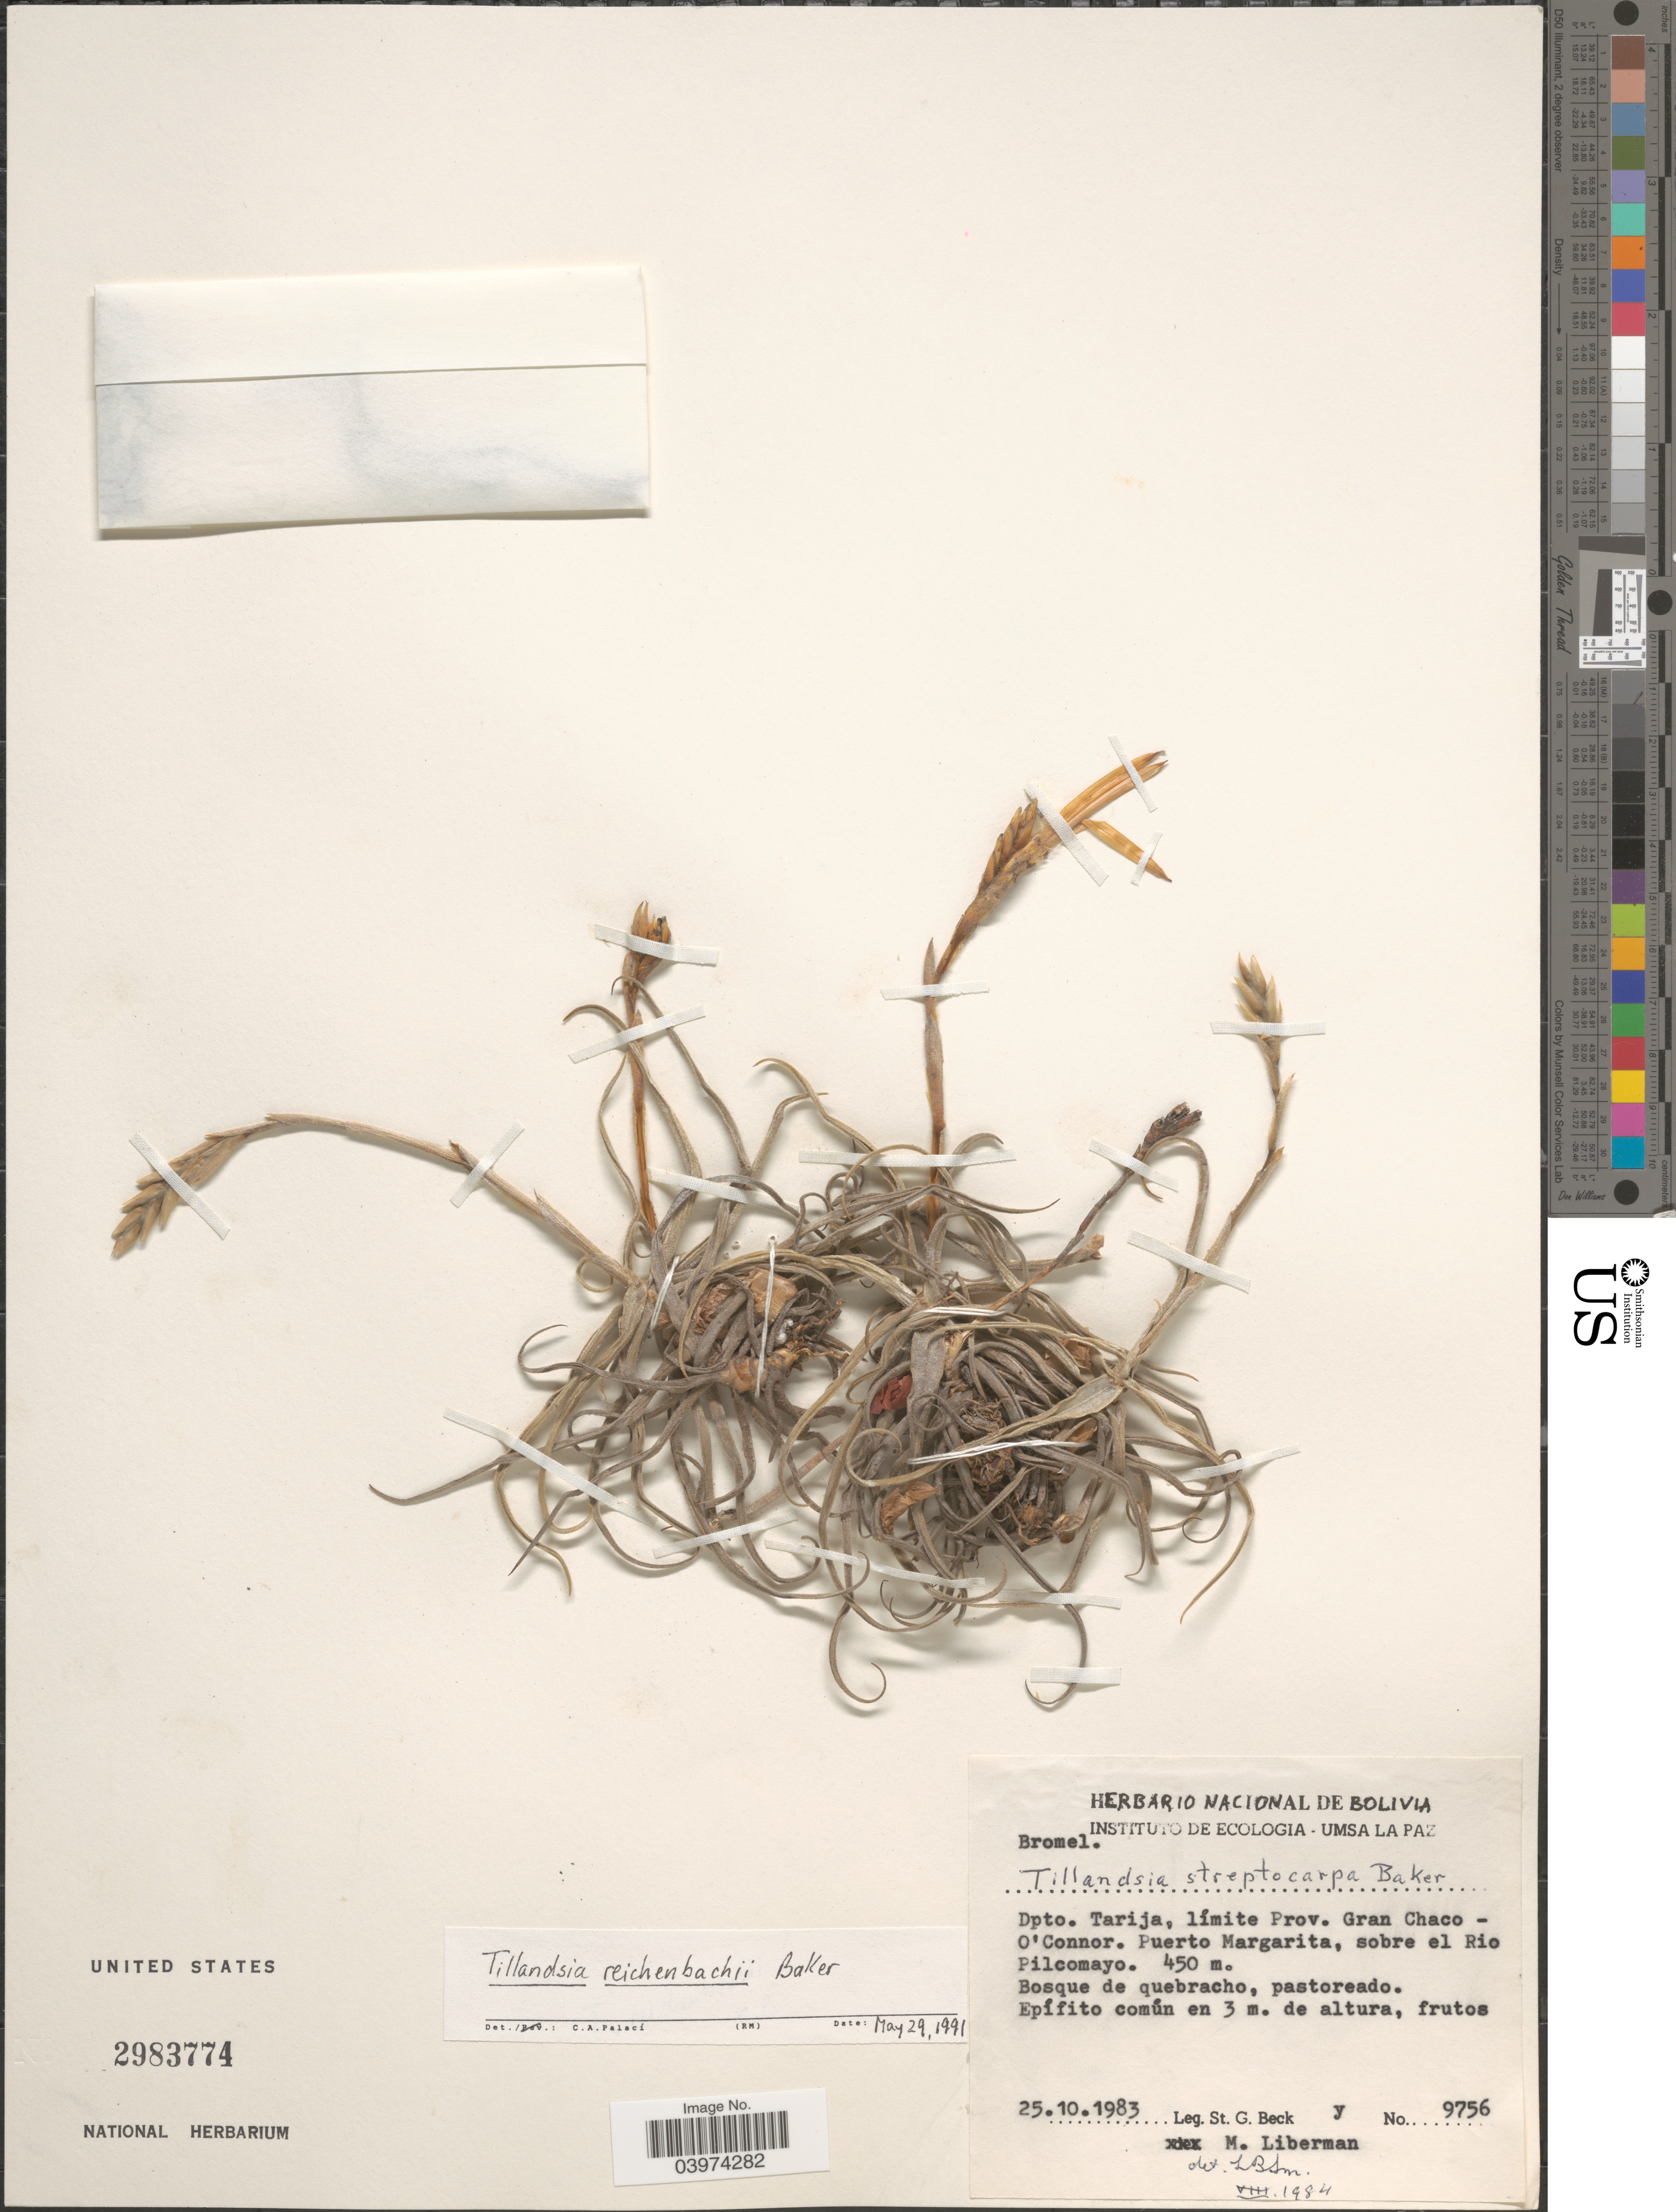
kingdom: Plantae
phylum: Tracheophyta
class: Liliopsida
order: Poales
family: Bromeliaceae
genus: Tillandsia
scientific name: Tillandsia reichenbachii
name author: Baker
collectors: S. G. Beck & M. Liberman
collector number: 9756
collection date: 1983-10-25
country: Bolivia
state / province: Tarija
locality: Dpto. Tarija, límite Prov. Gran Chaco - O'Connor. Puerto Margarita, sobre el Rio Pilcomayo.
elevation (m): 450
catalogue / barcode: US 2983774